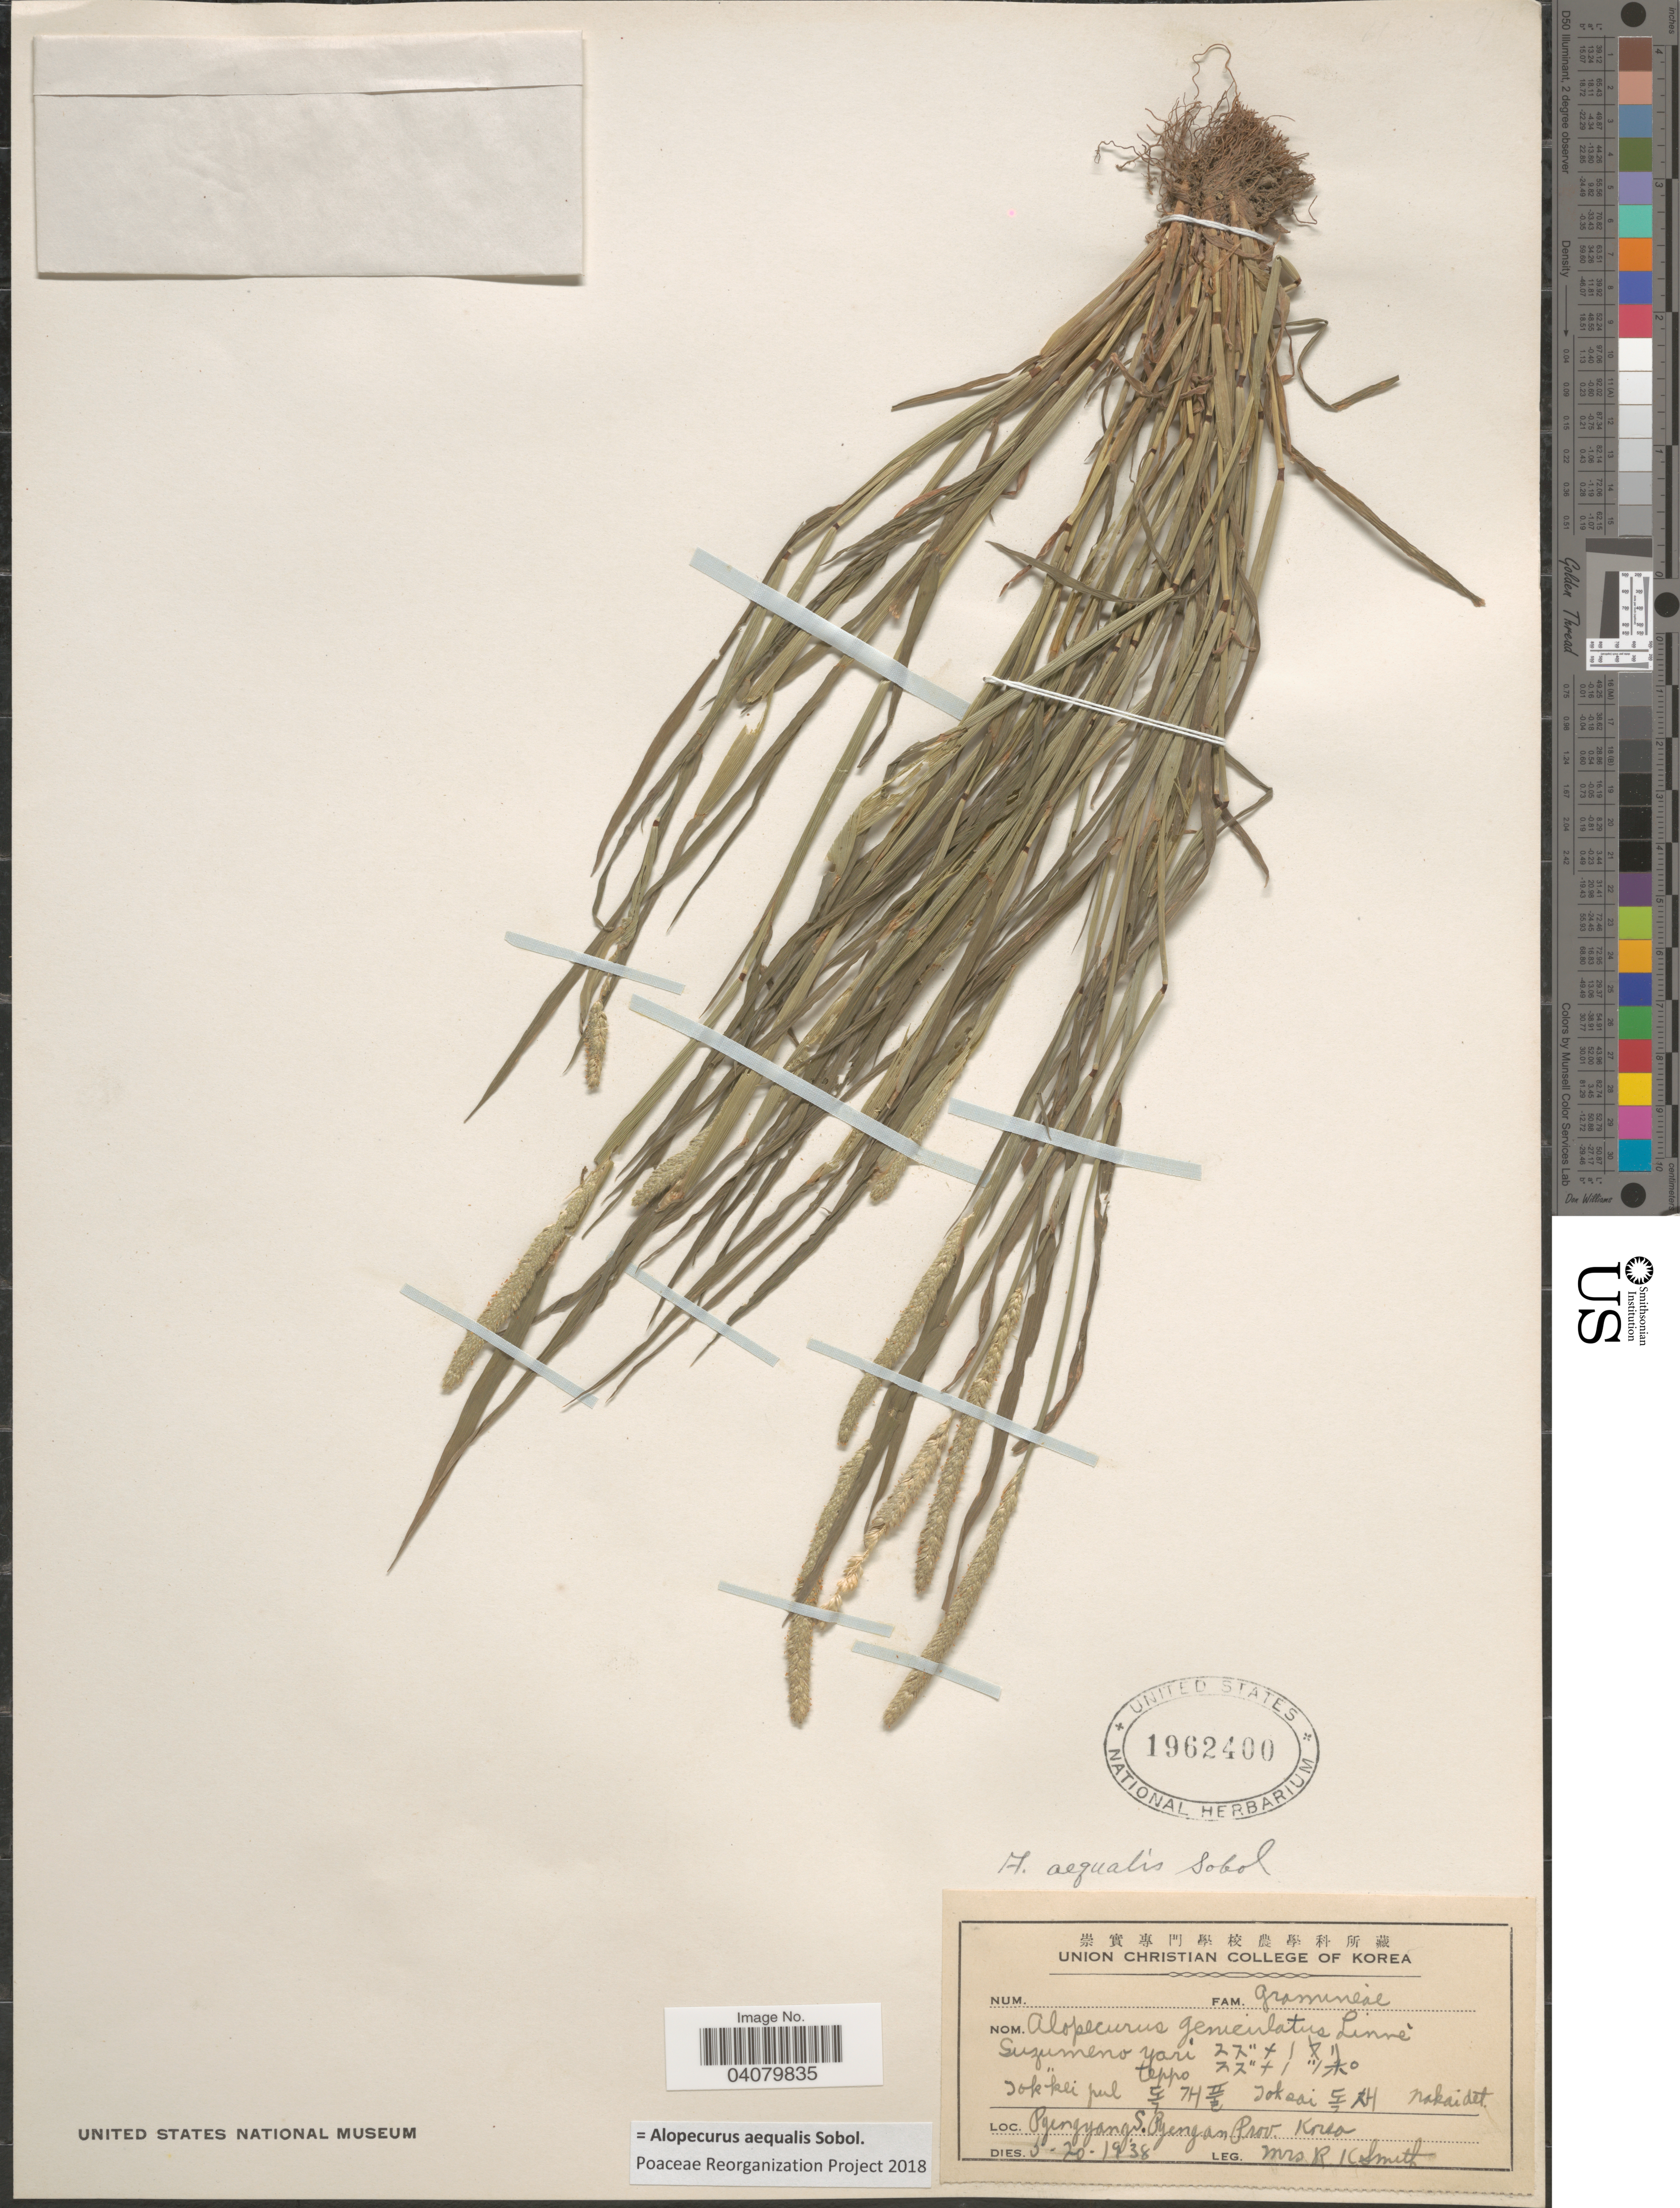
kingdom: Plantae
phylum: Tracheophyta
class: Liliopsida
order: Poales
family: Poaceae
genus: Alopecurus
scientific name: Alopecurus aequalis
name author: Sobol.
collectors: Mrs. R. K. Smith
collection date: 1938-05-20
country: North Korea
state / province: P'yongyang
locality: Pyengyang S. Byengan Prov. Korea.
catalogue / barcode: US 1962400